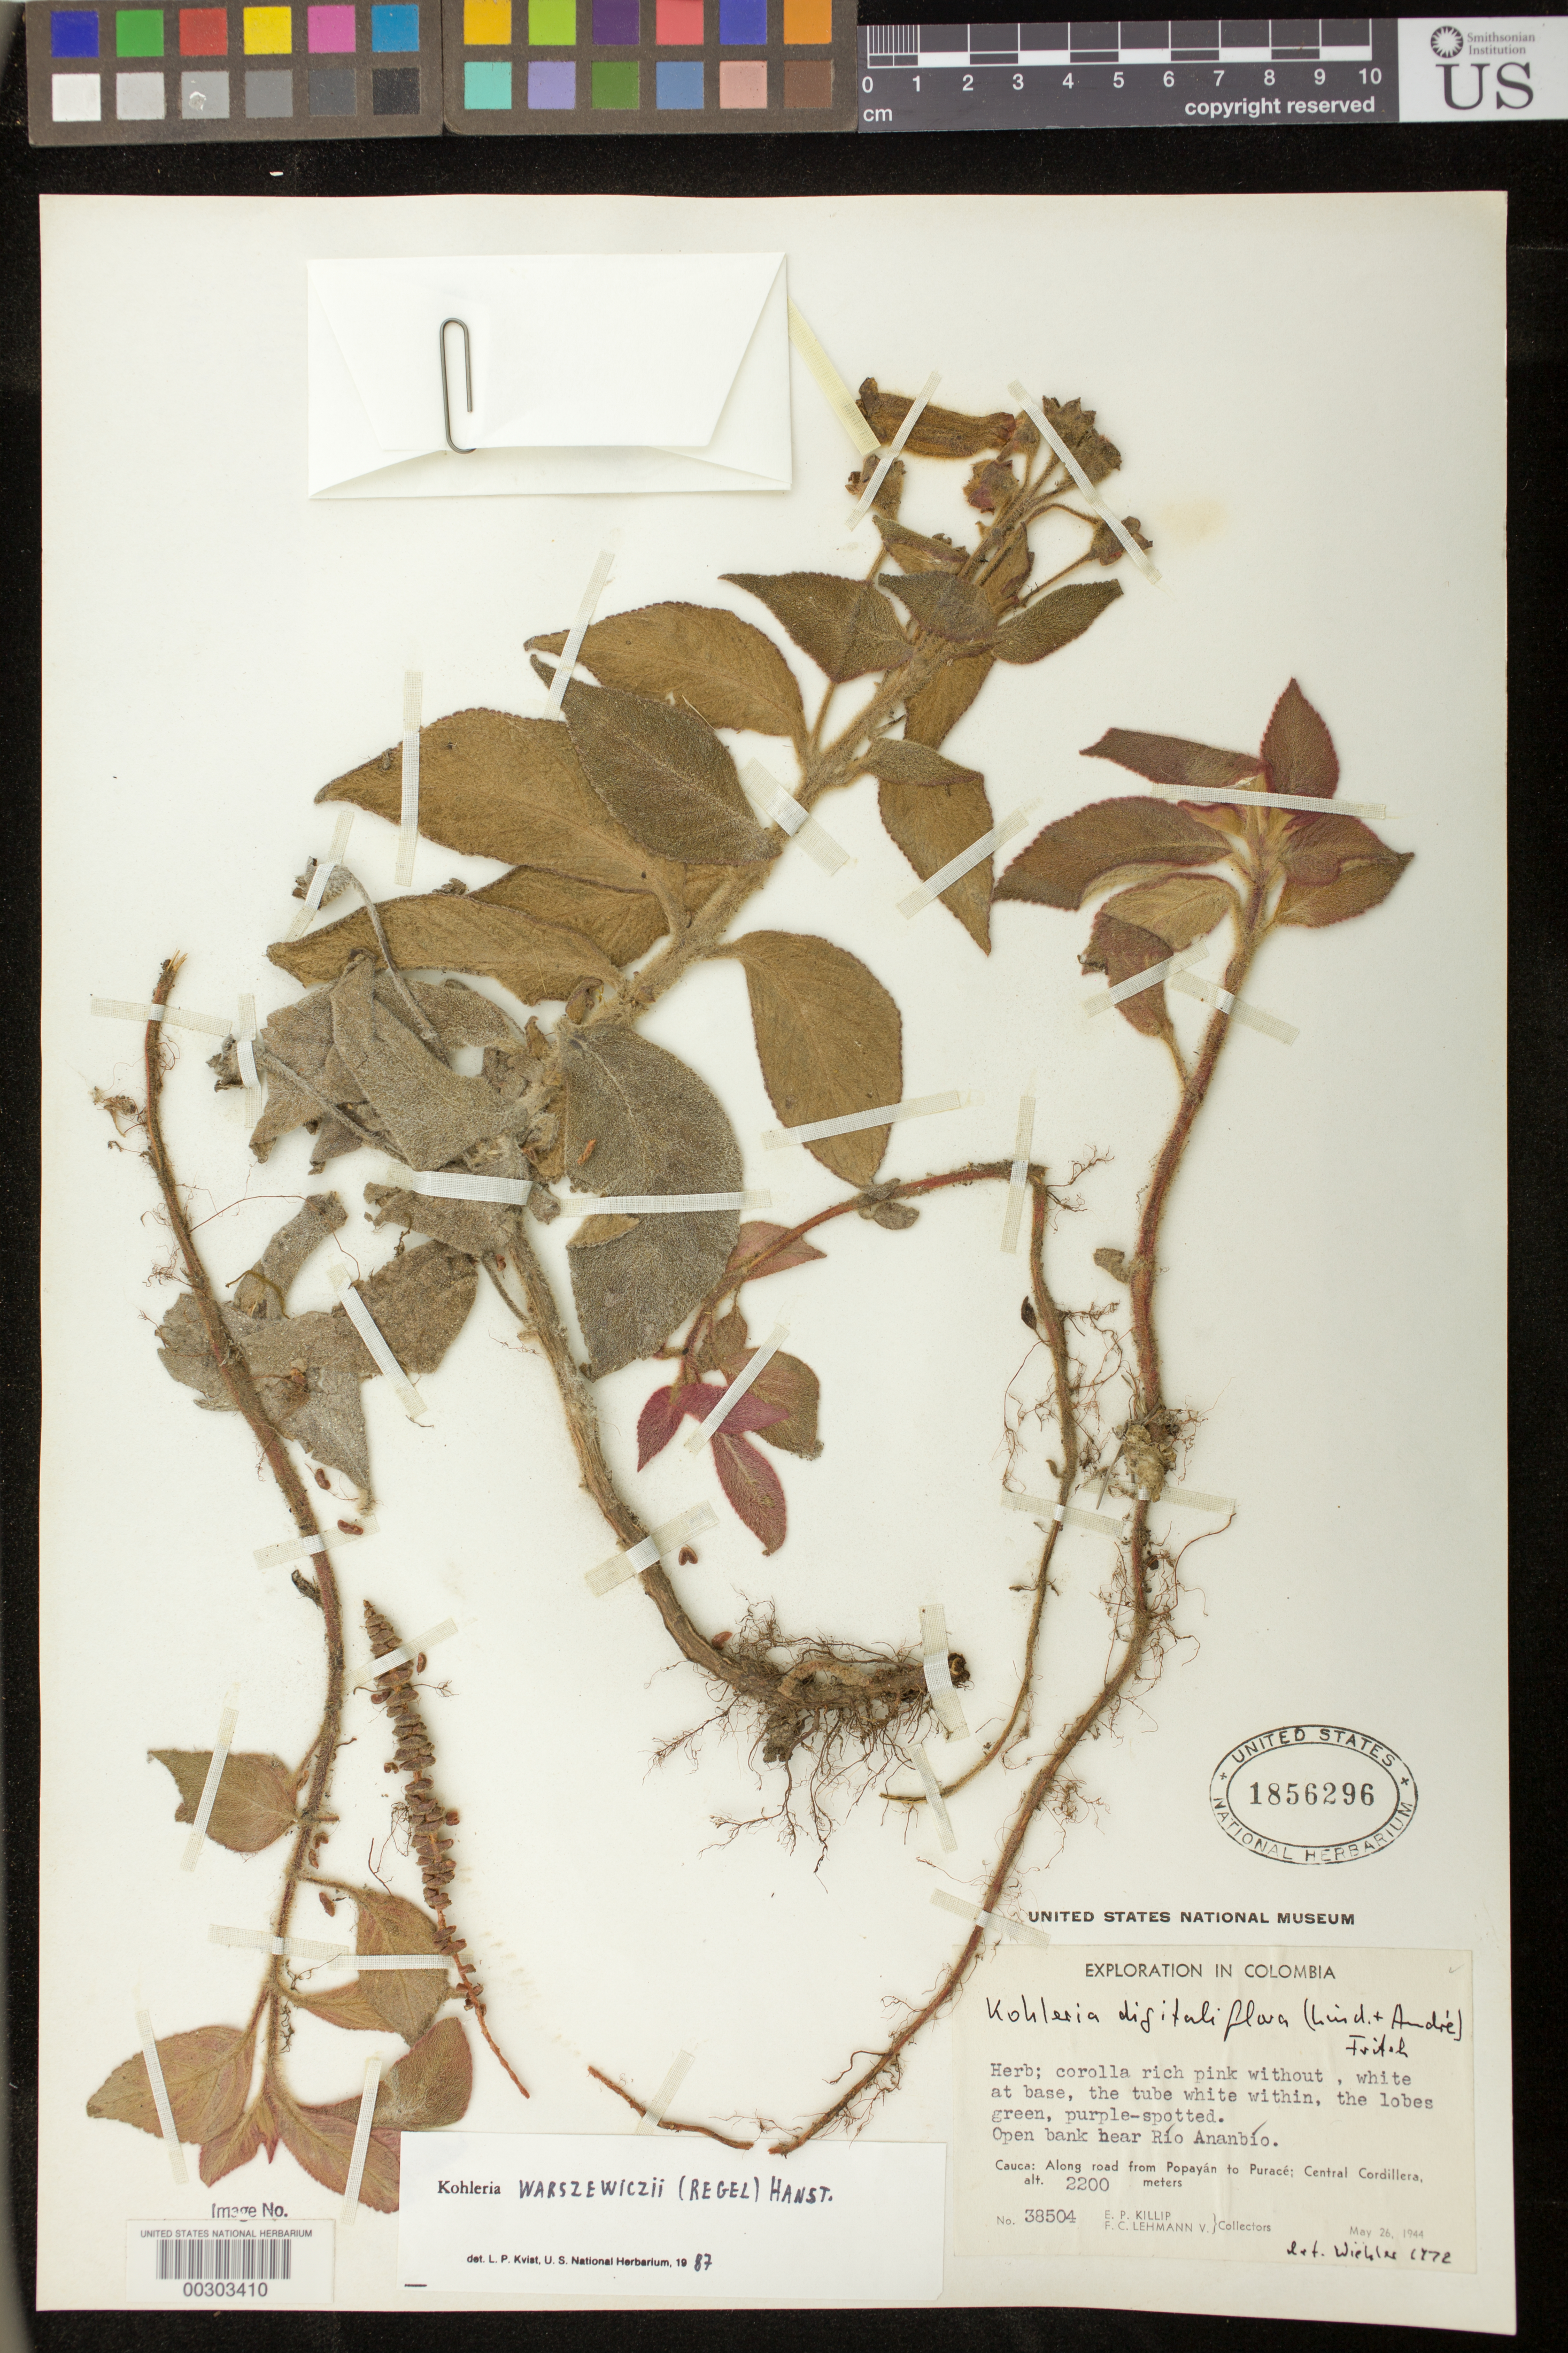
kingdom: Plantae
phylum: Tracheophyta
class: Magnoliopsida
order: Lamiales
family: Gesneriaceae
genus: Kohleria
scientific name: Kohleria warszewiczii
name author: (Regel) Hanst.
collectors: E. P. Killip & F. Lehmann v.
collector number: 38504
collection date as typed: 26 May 1944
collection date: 1944-05-26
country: Colombia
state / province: Cauca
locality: Along road from Popayan to Purace, Central Cordillera, open bank near Rio Ananbio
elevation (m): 2200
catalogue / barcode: US 1856296